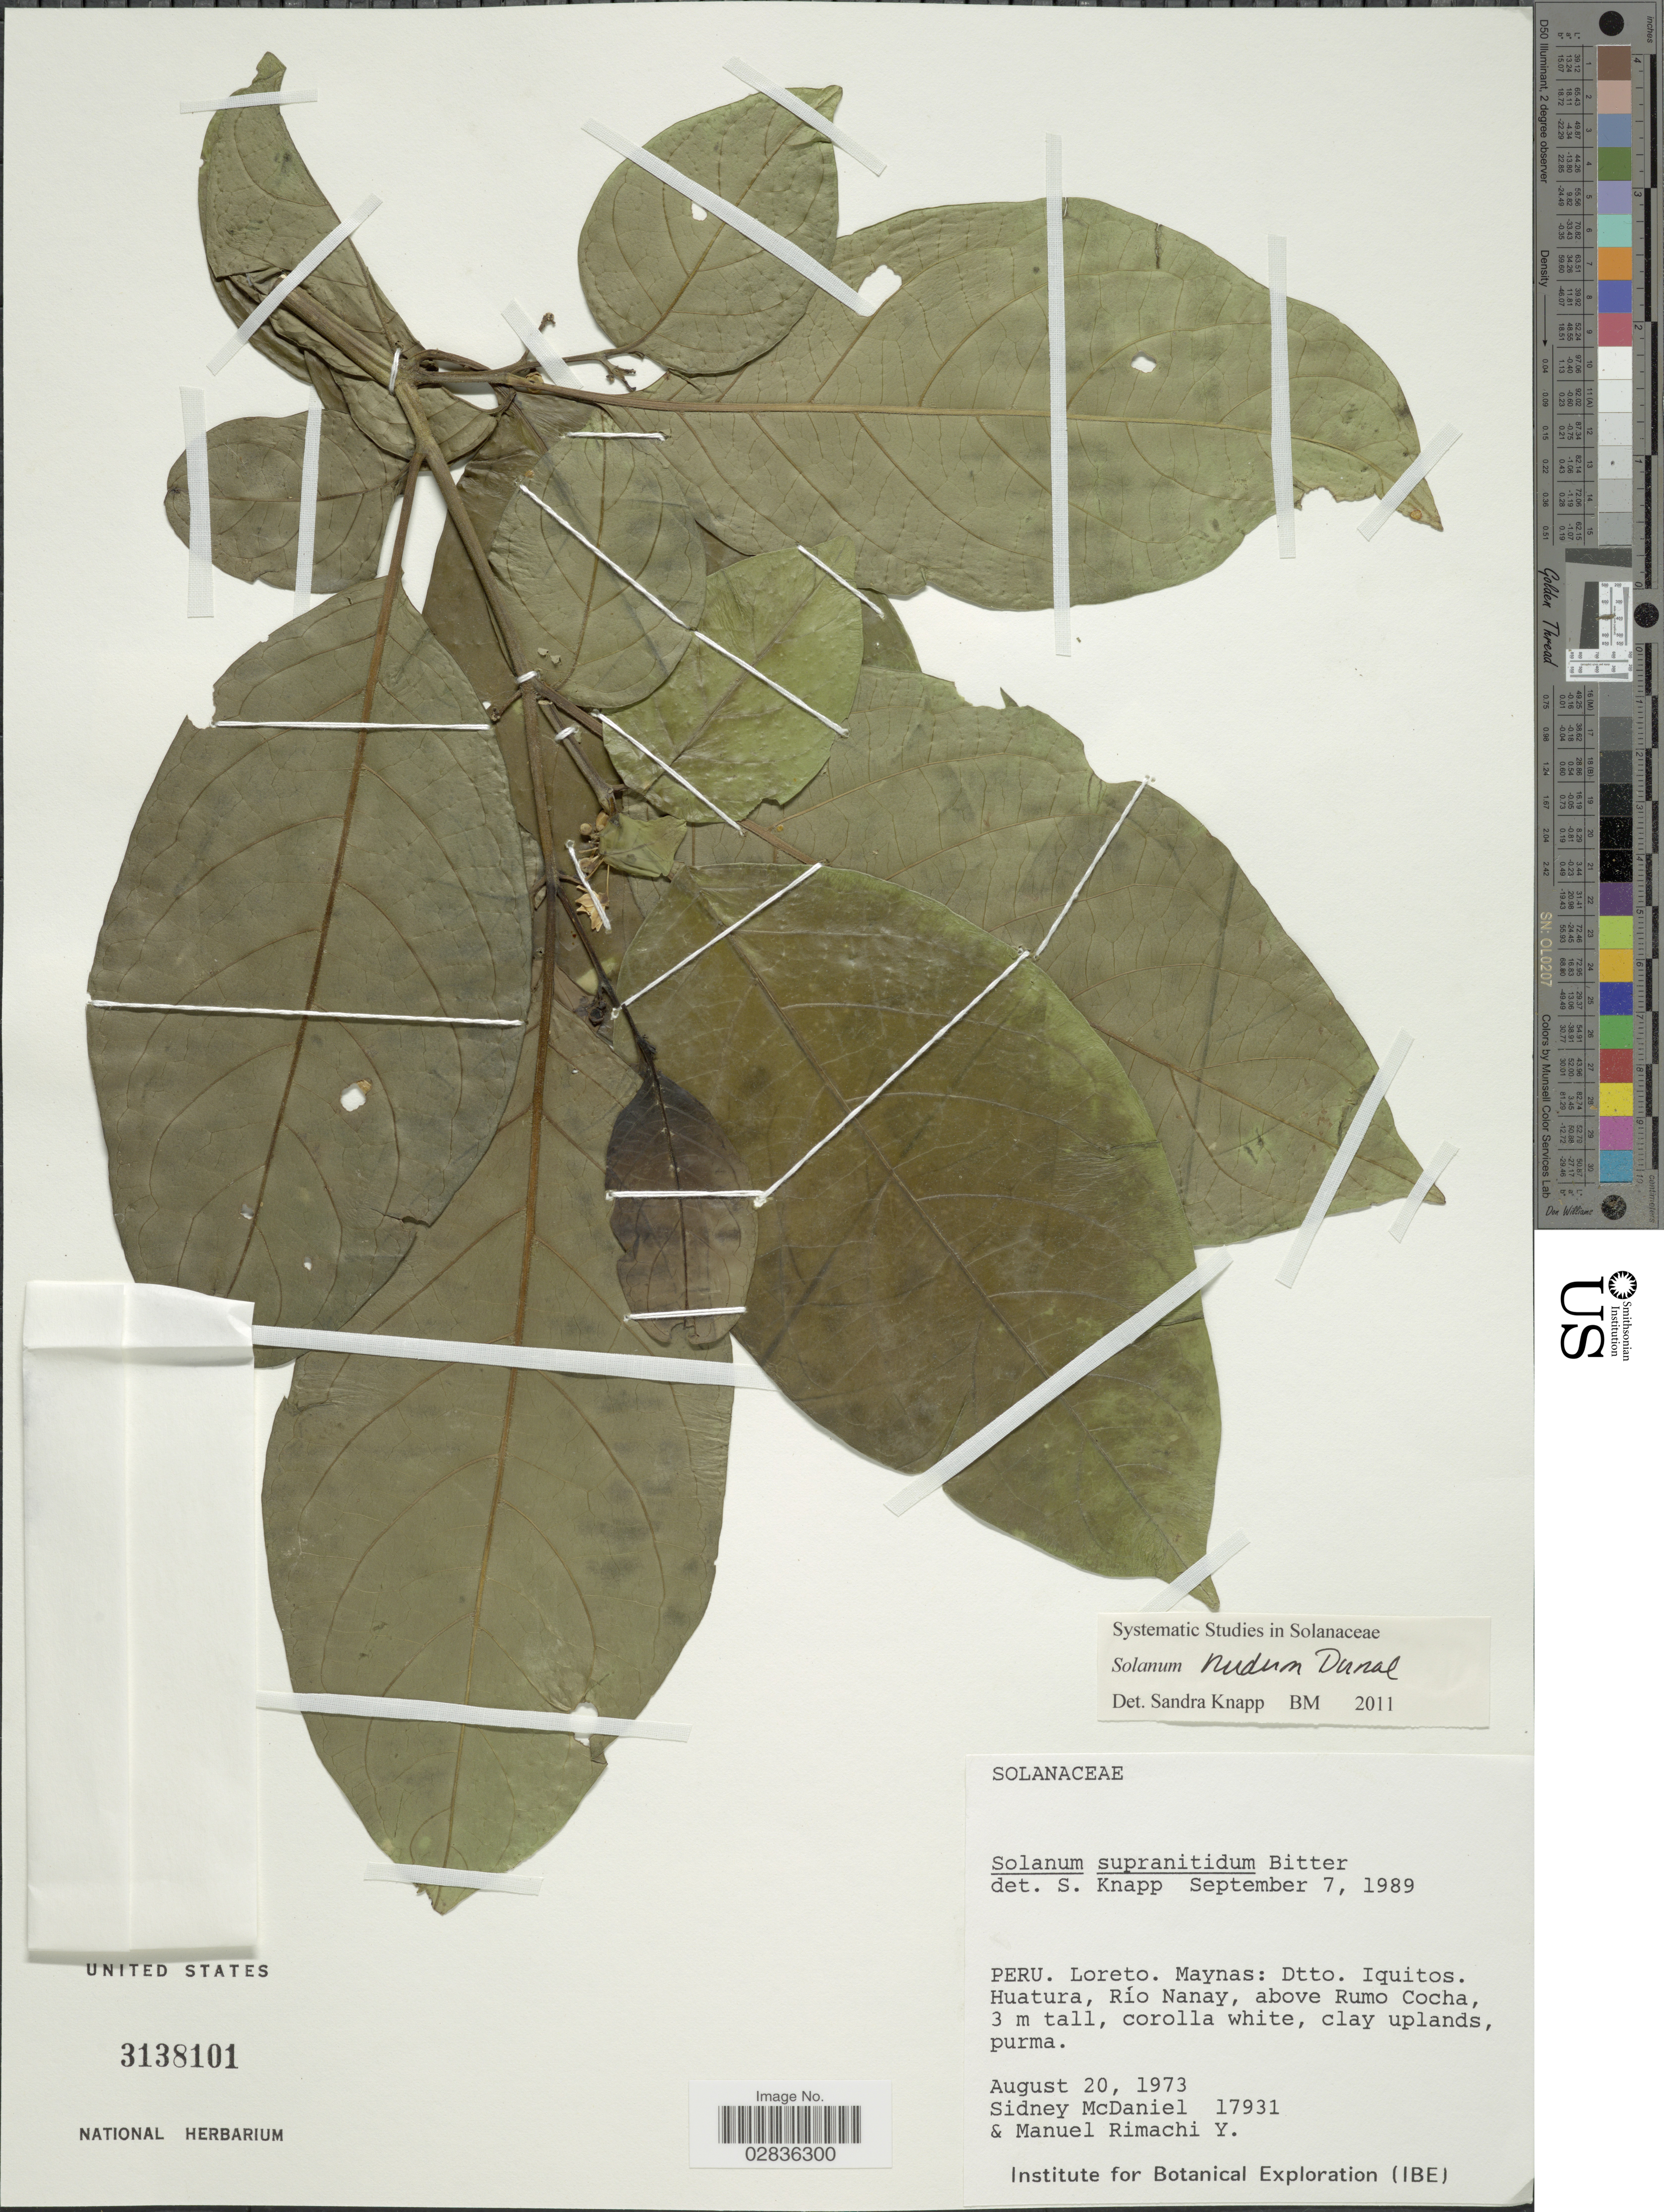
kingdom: Plantae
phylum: Tracheophyta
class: Magnoliopsida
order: Solanales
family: Solanaceae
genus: Solanum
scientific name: Solanum nudum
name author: Dunal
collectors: S. McDaniel & M. Rimachi Y.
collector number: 17931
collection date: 1973-08-20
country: Peru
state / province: Loreto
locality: Loreto. Maynas: Dtto. Iquitos. Huatura, Río nanay, above Rumo Cocha.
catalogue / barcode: US 3138101